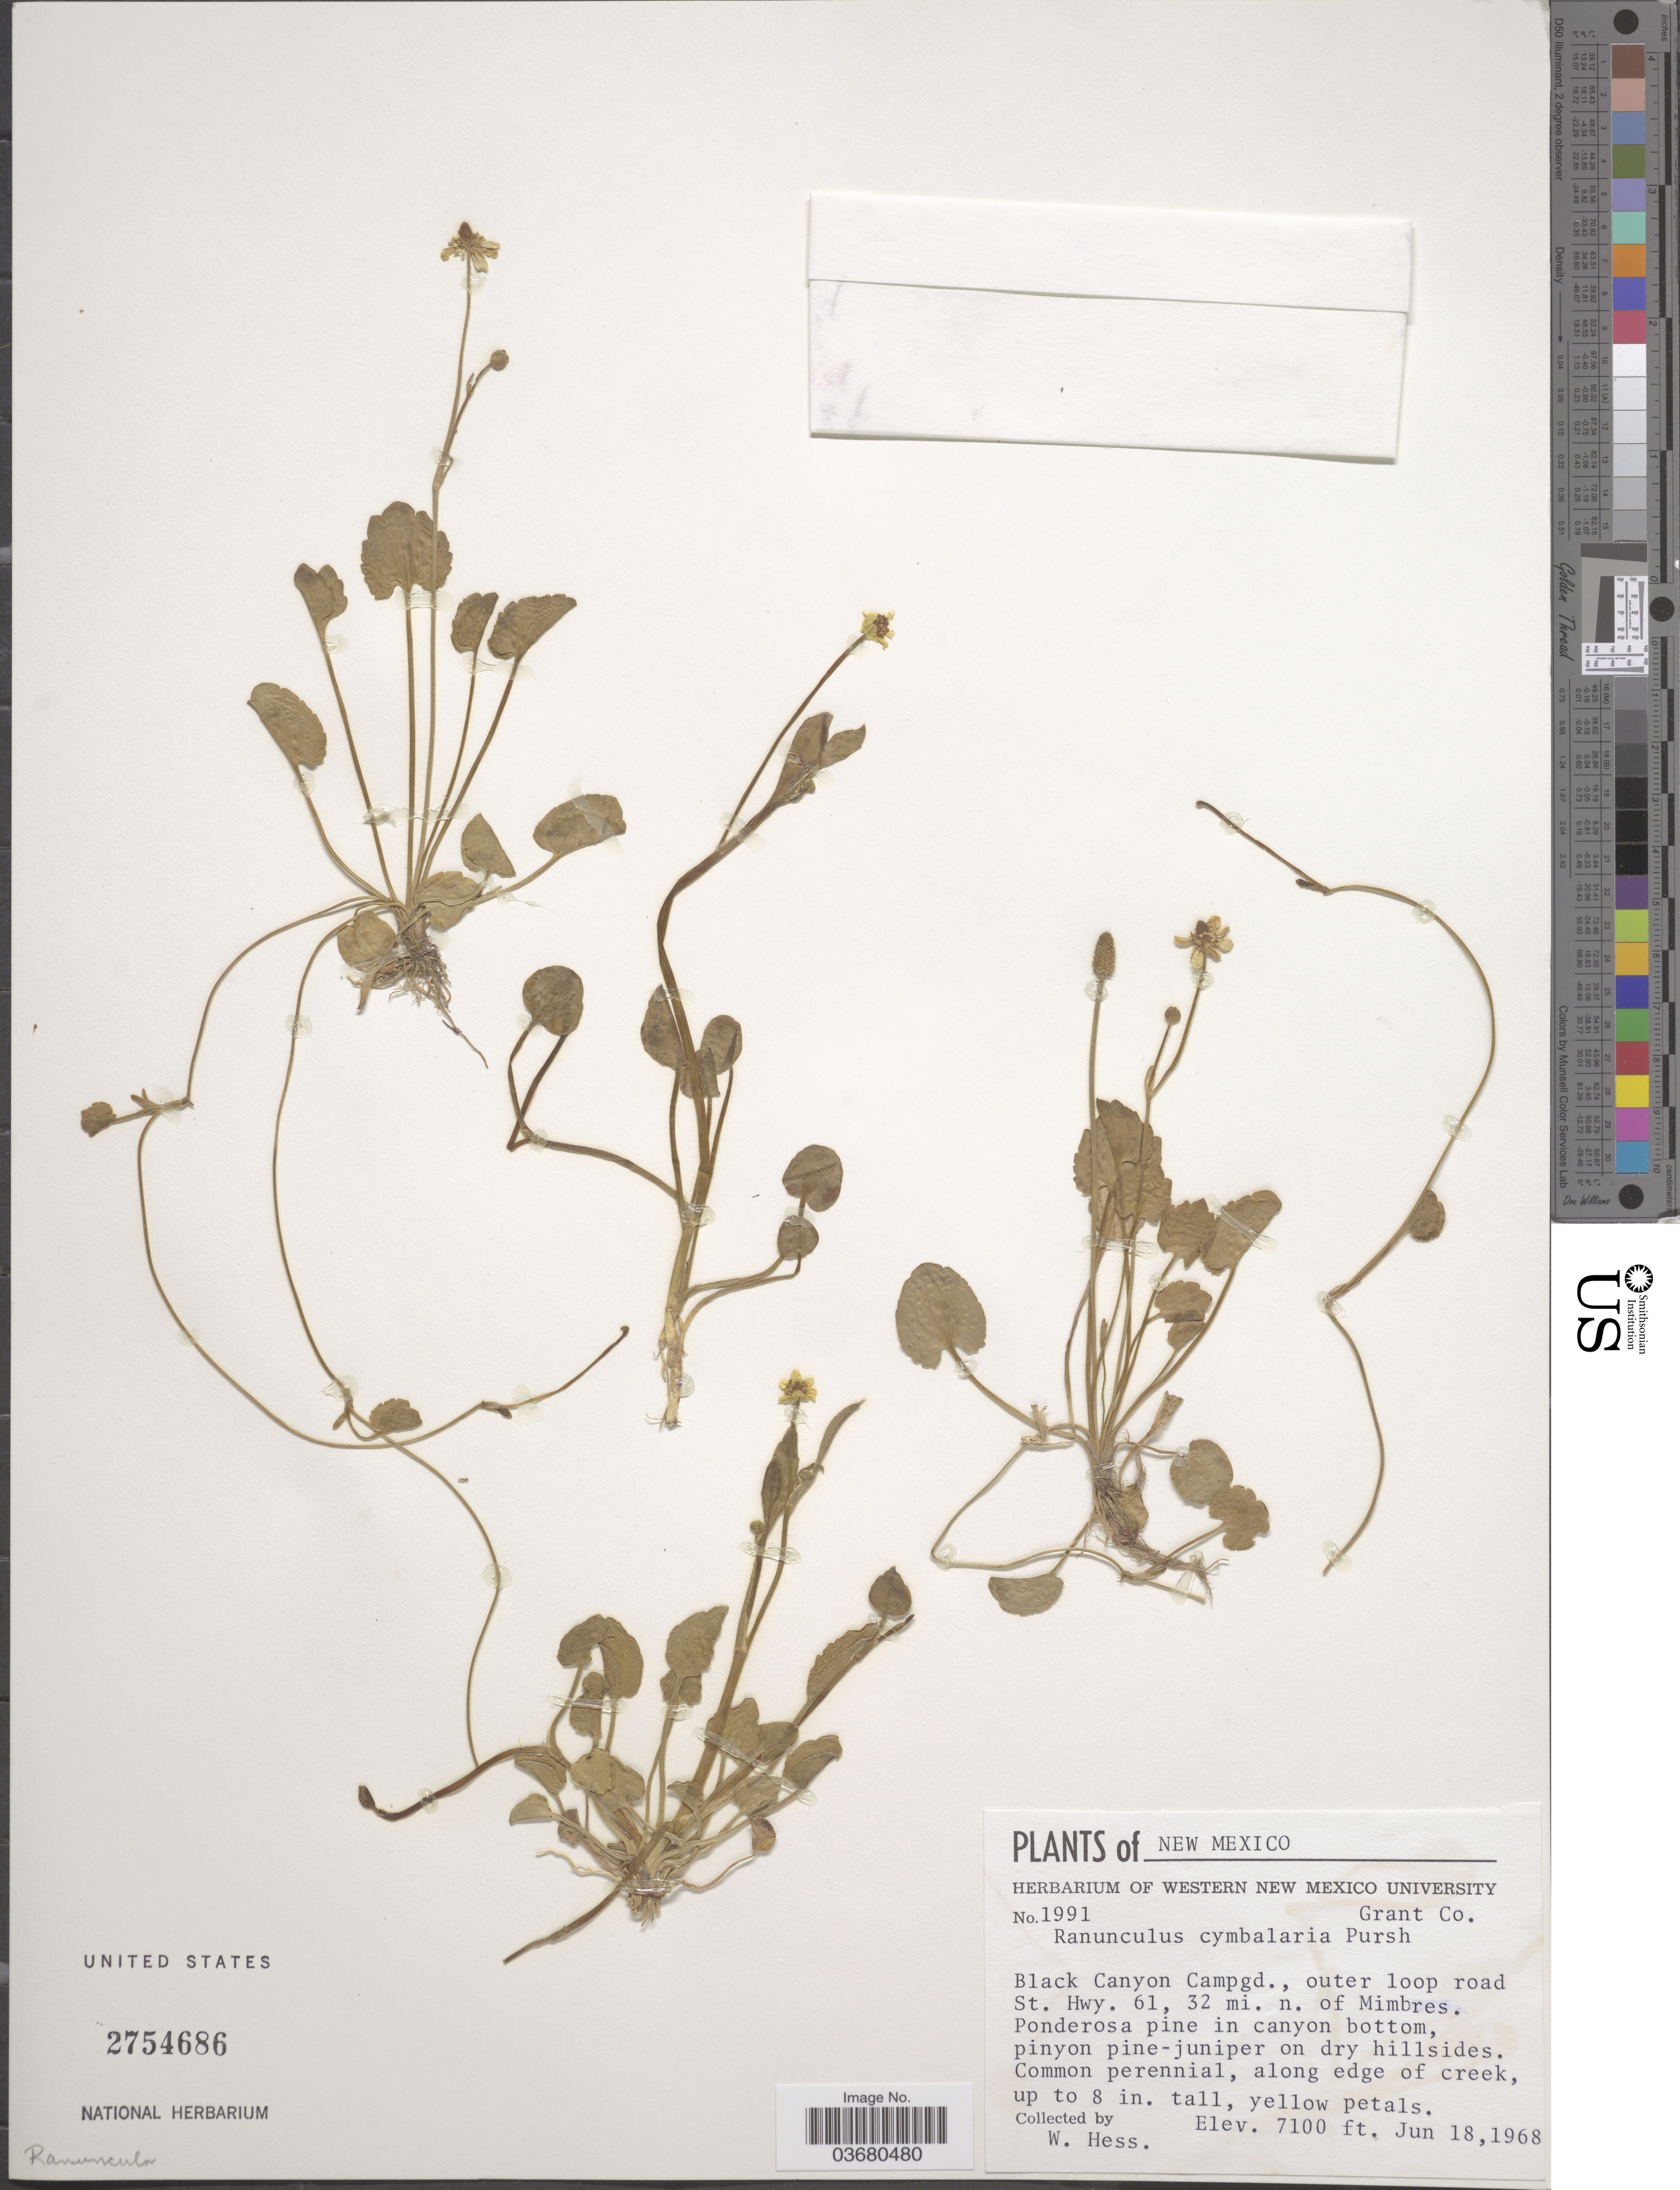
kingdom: Plantae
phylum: Tracheophyta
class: Magnoliopsida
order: Ranunculales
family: Ranunculaceae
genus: Halerpestes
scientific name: Halerpestes cymbalaria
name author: (Pursh) Greene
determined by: Strong, M. T., (US), Smithsonian Institution - National Museum of Natural History (UNITED STATES)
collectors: W. Hess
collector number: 1991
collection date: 1968-06-18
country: United States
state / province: New Mexico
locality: Grant Co. Black Canyon Campgd., outer loop road St. Hwy. 61, 32 mi. n. of Mimbres.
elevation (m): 2164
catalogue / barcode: US 2754686